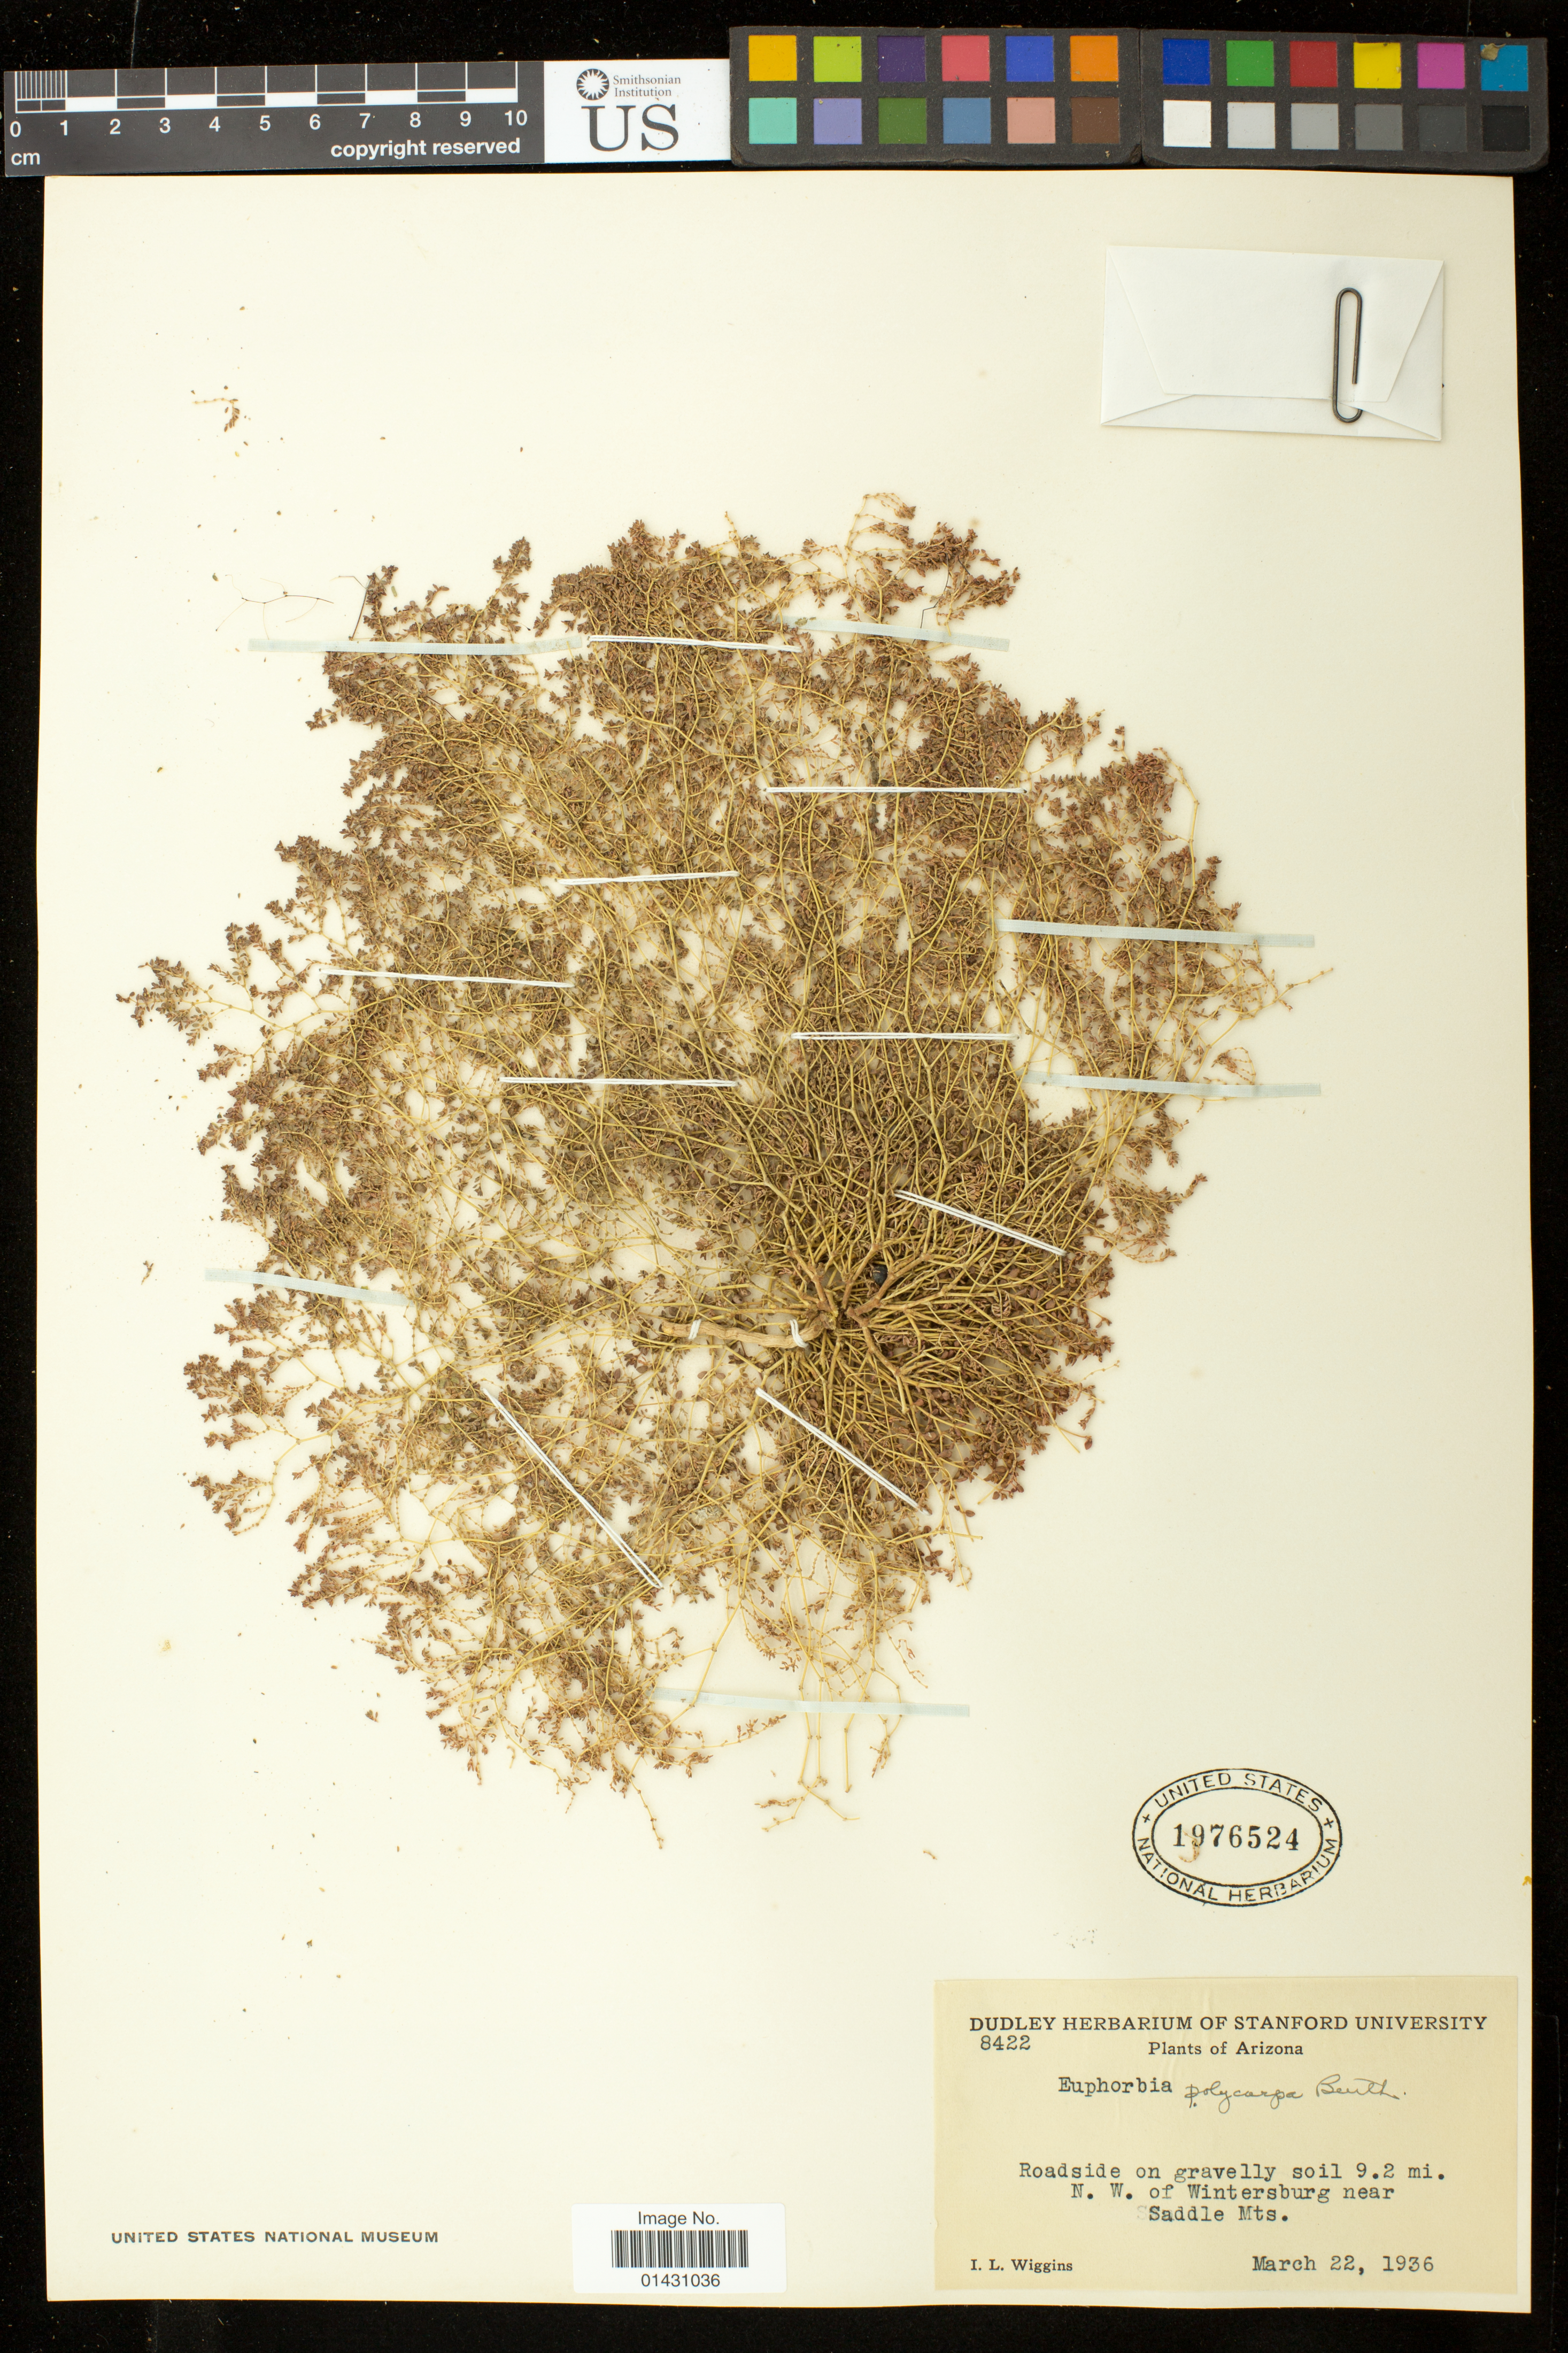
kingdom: Plantae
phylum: Tracheophyta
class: Magnoliopsida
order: Malpighiales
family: Euphorbiaceae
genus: Euphorbia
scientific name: Euphorbia polycarpa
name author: Benth.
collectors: I. L. Wiggins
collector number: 8422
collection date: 1936-03-22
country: United States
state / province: Arizona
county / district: Maricopa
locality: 9.2 miles N. W. of Wintersburg near Saddle Mountains.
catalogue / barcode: US 1976524